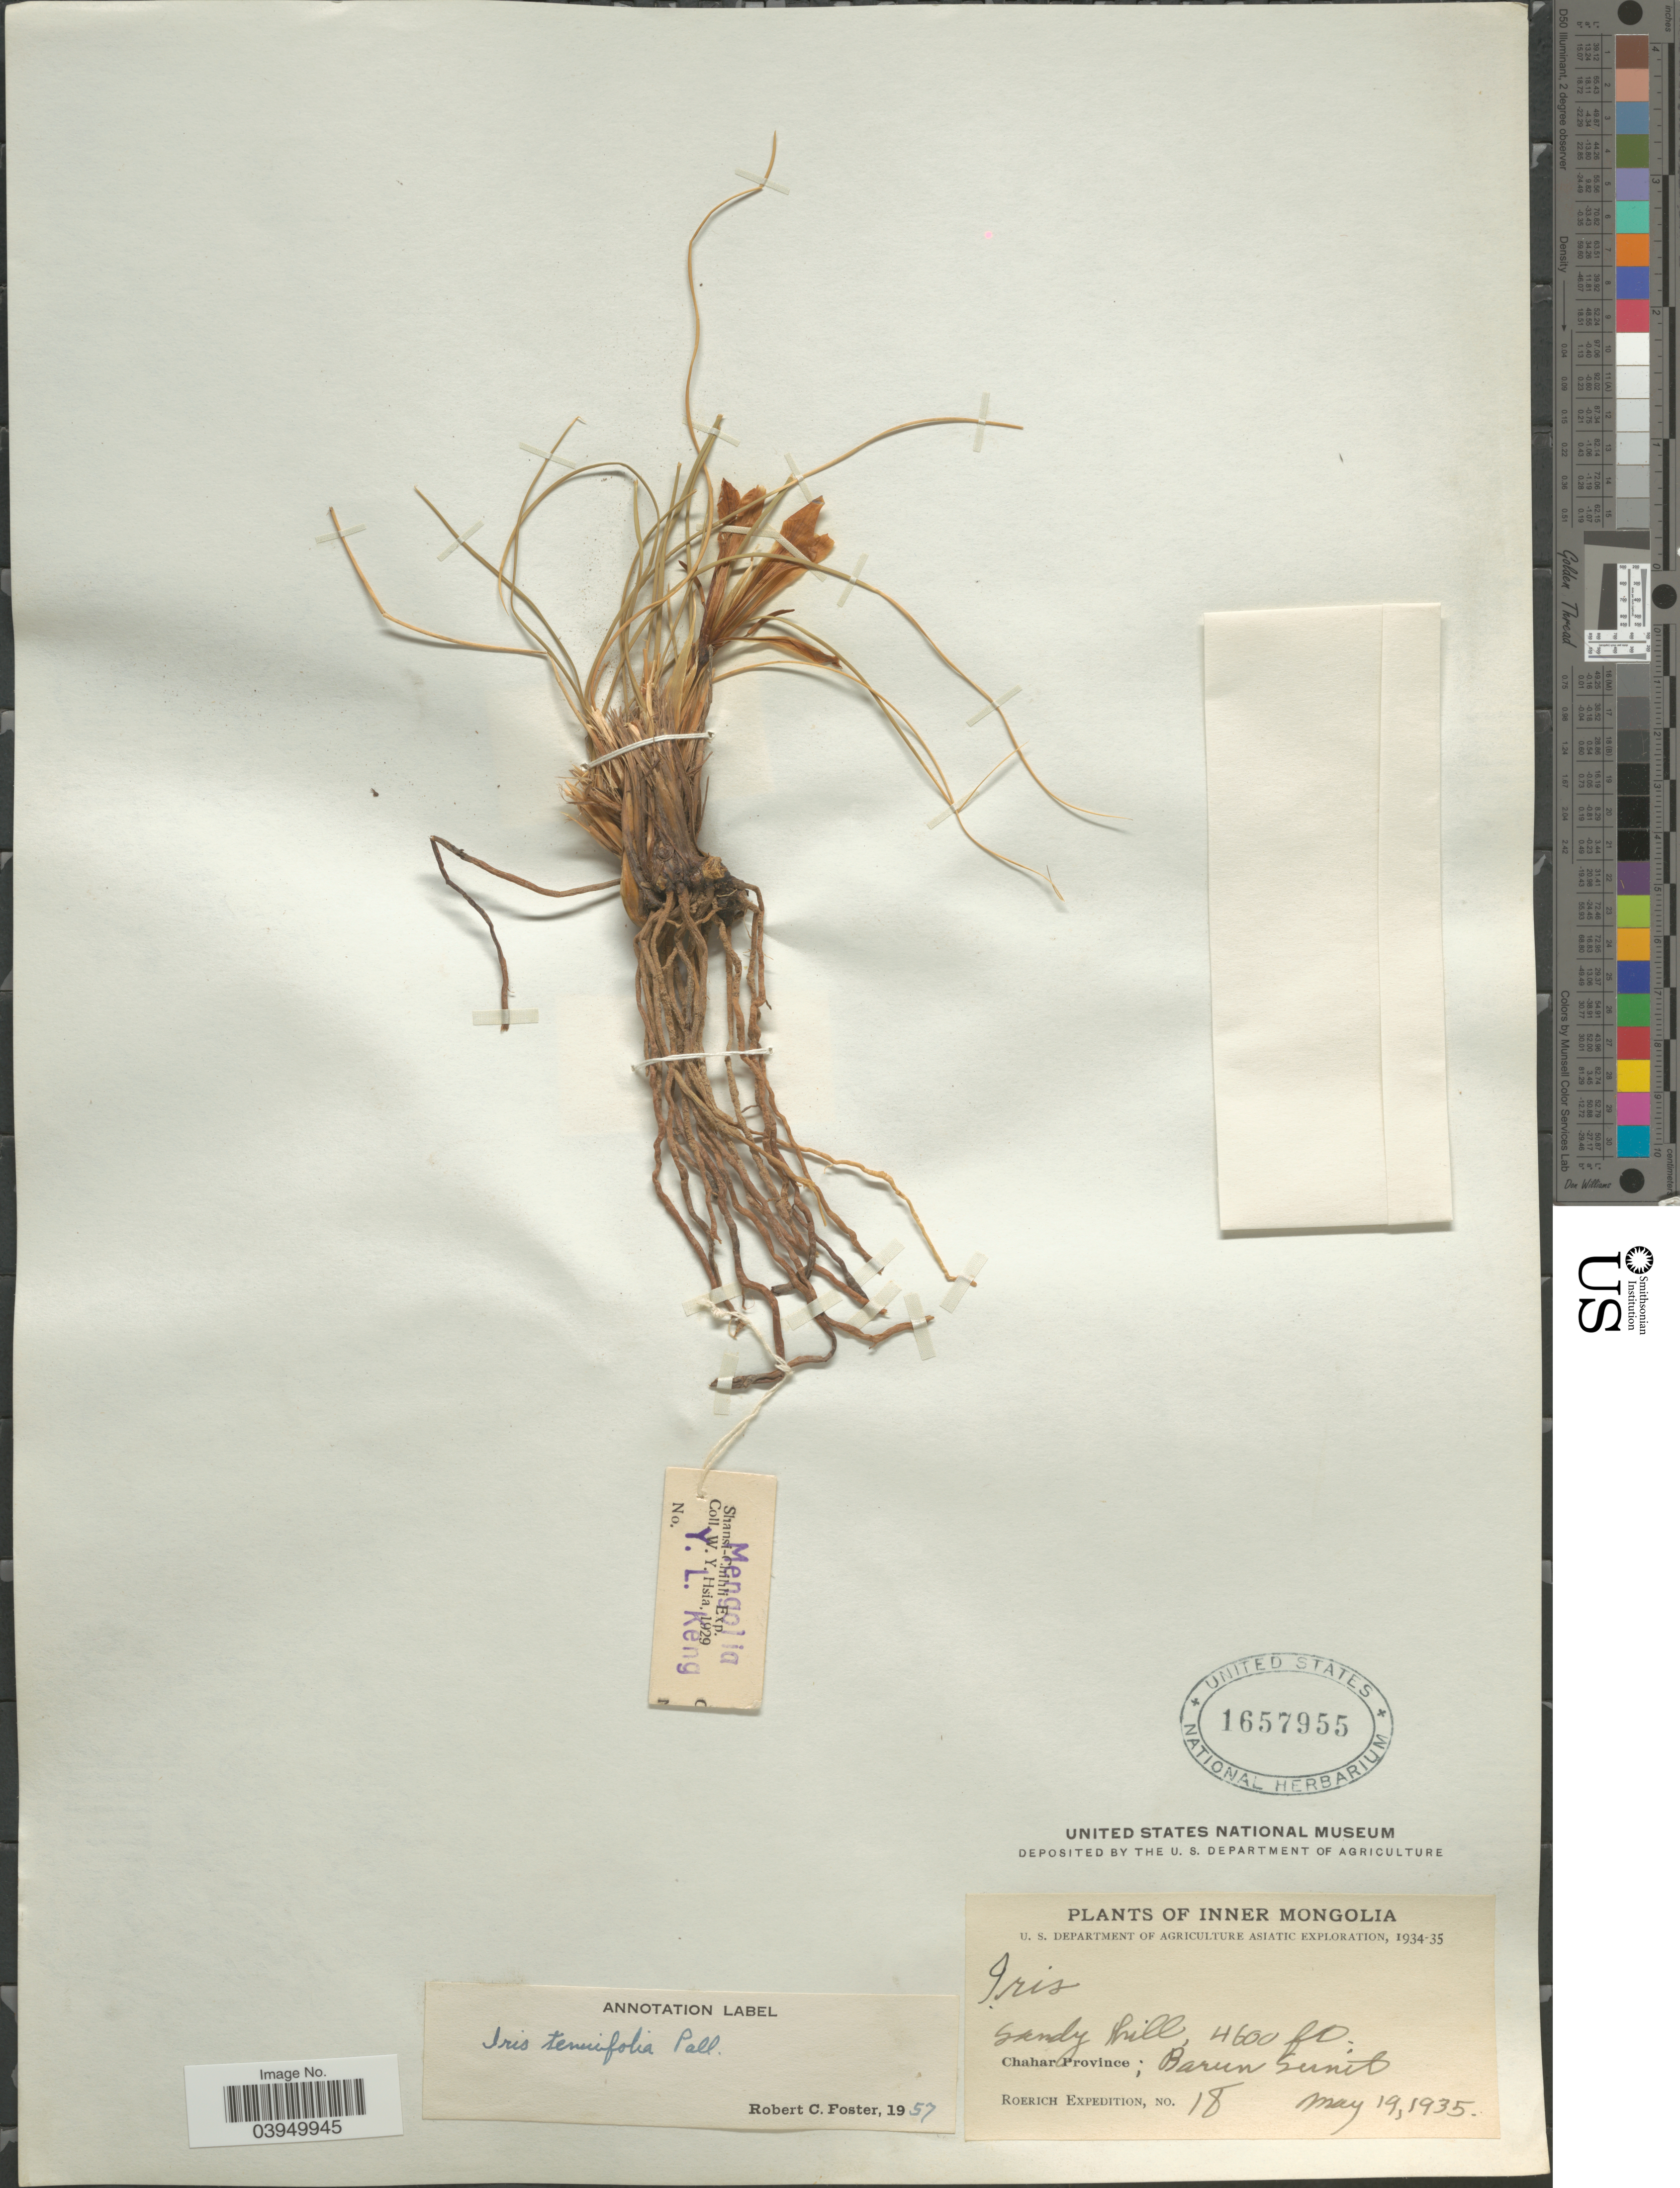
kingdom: Plantae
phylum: Tracheophyta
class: Liliopsida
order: Asparagales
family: Iridaceae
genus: Iris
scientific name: Iris tenuifolia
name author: Pall.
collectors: Roerich Expedition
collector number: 18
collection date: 1935-05-19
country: China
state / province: Nei Monggol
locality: Inner Mongolia. Sandy hill; Chahar Province; Barun Sunit.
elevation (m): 1402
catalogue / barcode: US 1657955